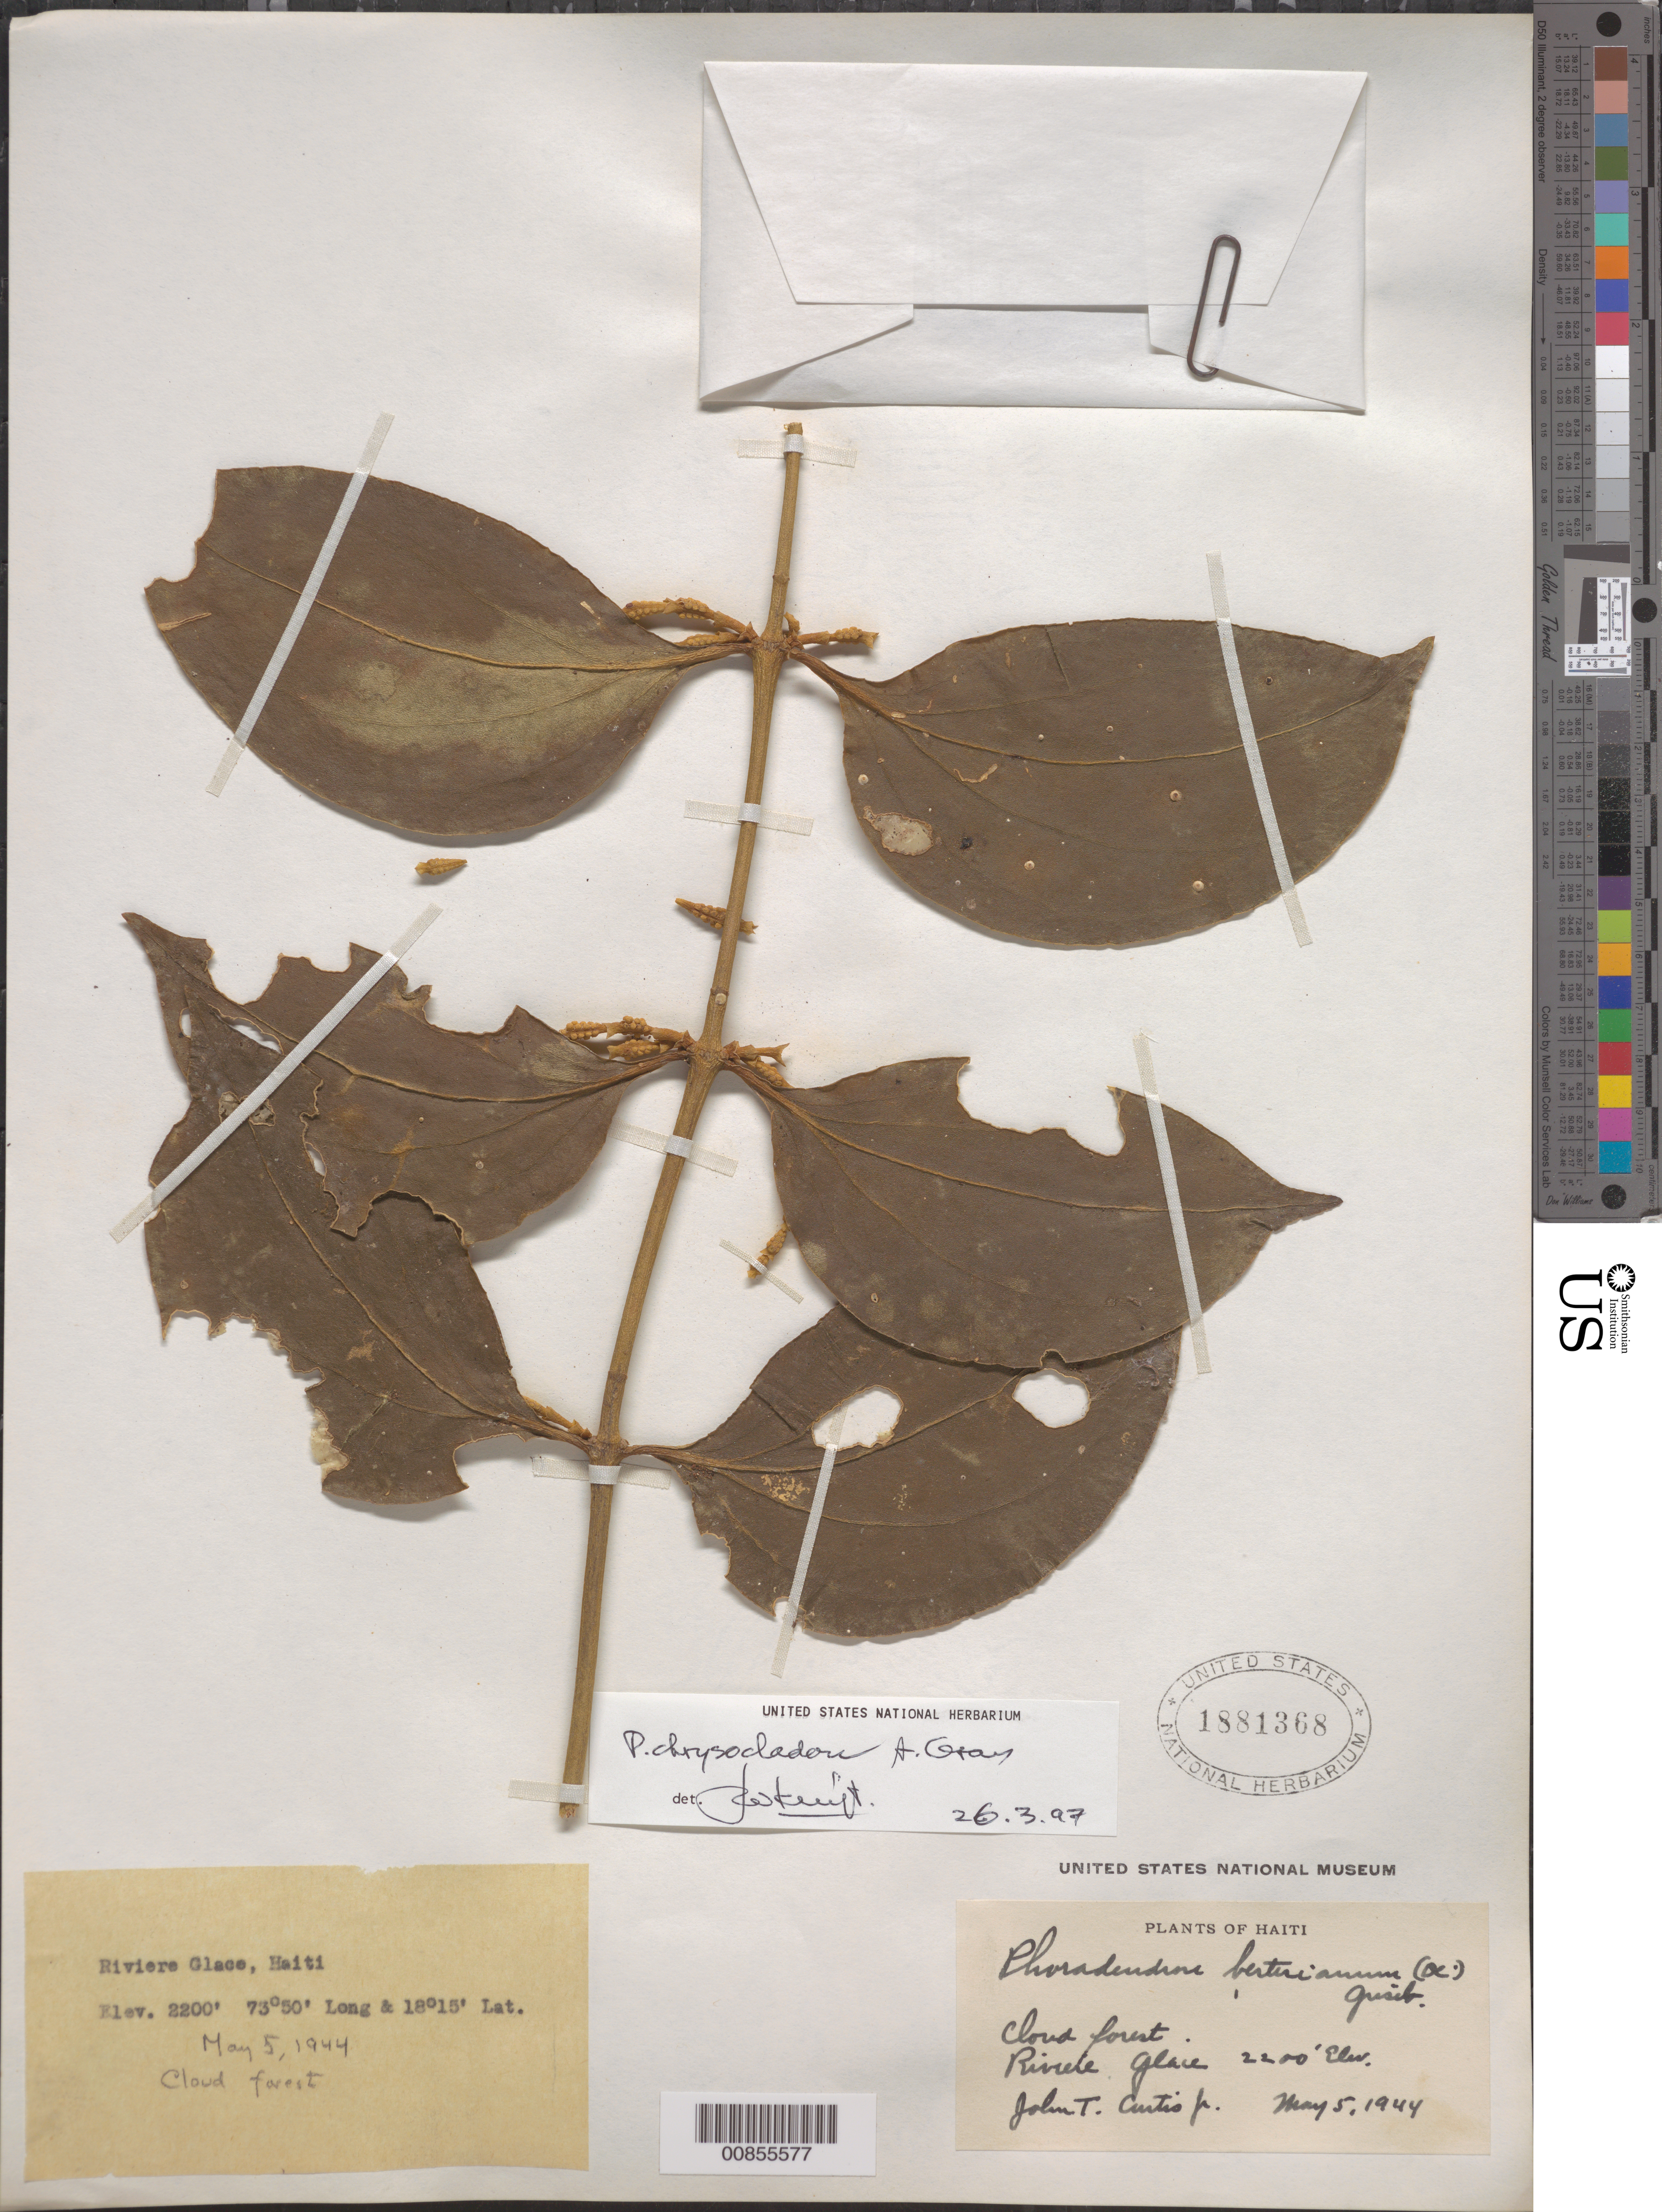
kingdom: Plantae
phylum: Tracheophyta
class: Magnoliopsida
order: Santalales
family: Viscaceae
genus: Phoradendron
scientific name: Phoradendron racemosum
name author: (Aubl.) Krug & Urb.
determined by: Kuijt, Job, (CANADA)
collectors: J. Curtis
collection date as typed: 05 May 1944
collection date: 1944-05-05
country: Haiti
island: Hispaniola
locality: RivièreGlace.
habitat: Cloud forest.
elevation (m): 671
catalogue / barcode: US 1881368